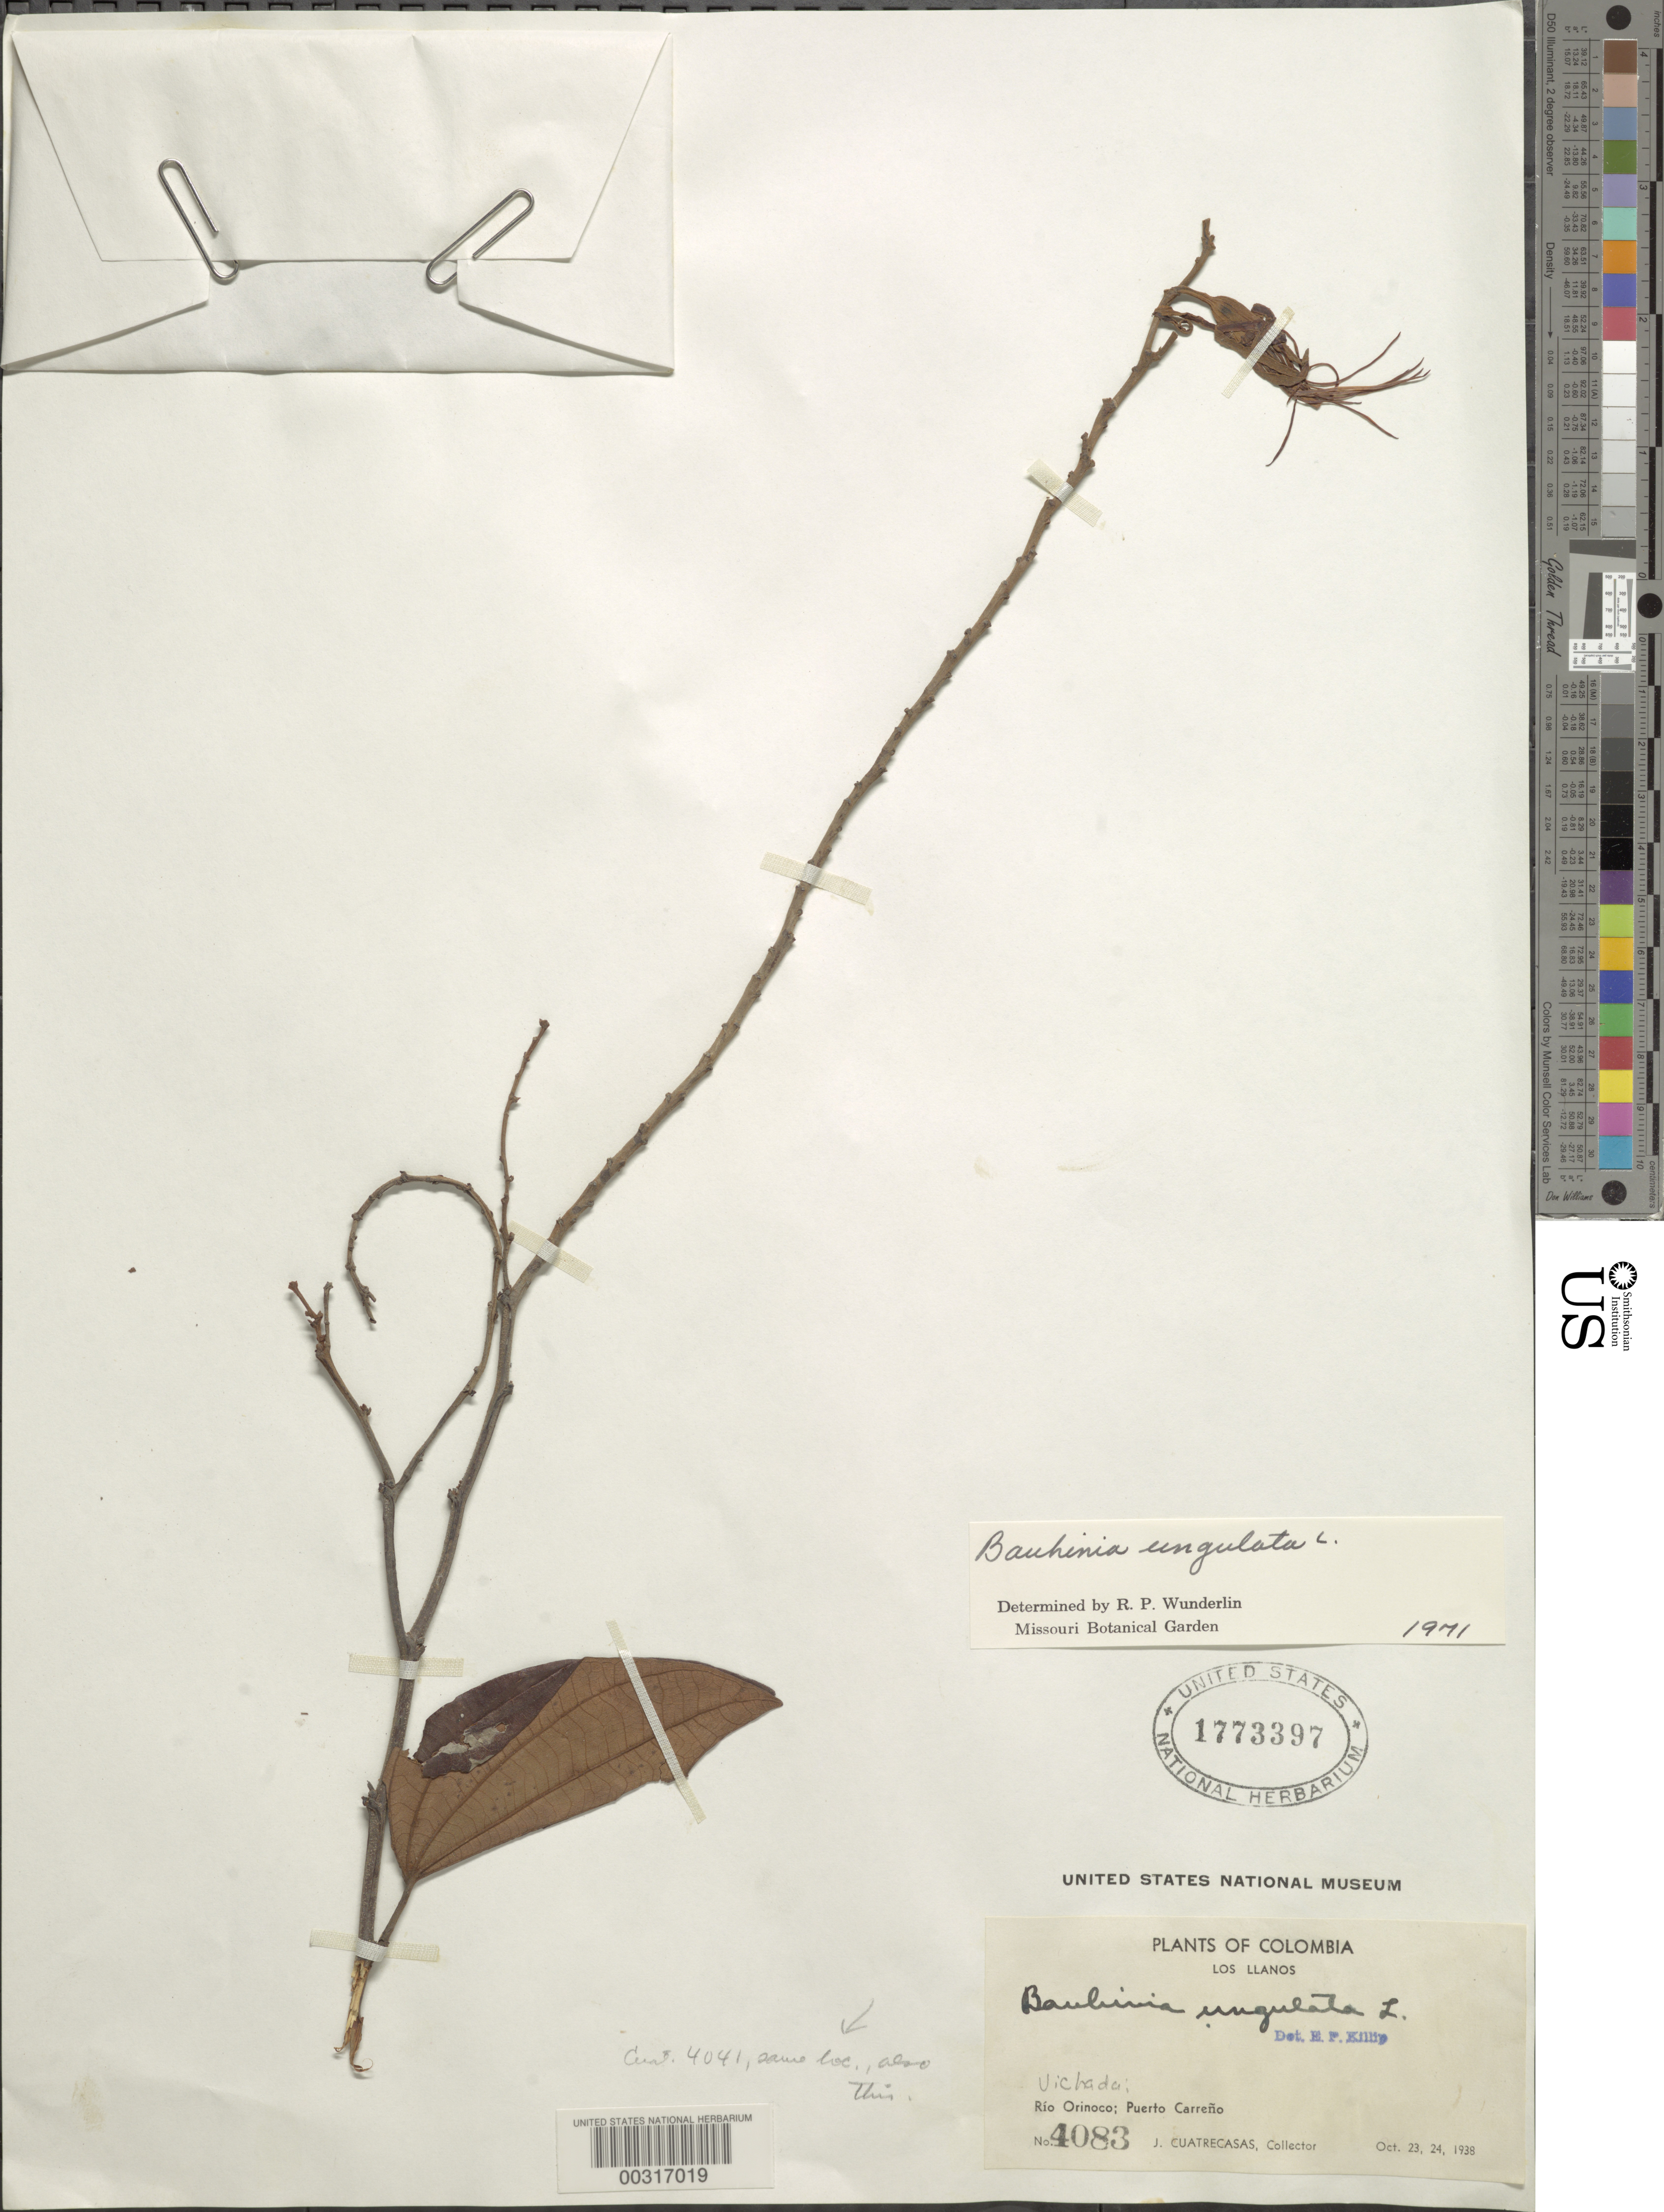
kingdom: Plantae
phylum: Tracheophyta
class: Magnoliopsida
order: Fabales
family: Fabaceae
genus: Bauhinia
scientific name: Bauhinia ungulata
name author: L.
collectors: J. Cuatrecasas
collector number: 4083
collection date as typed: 23 Oct 1938 and 24 Oct 1938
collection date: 1938-10-23,1938-10-24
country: Colombia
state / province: Vichada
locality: Rio Orinoco; Puerto Carreno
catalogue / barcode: US 1773397